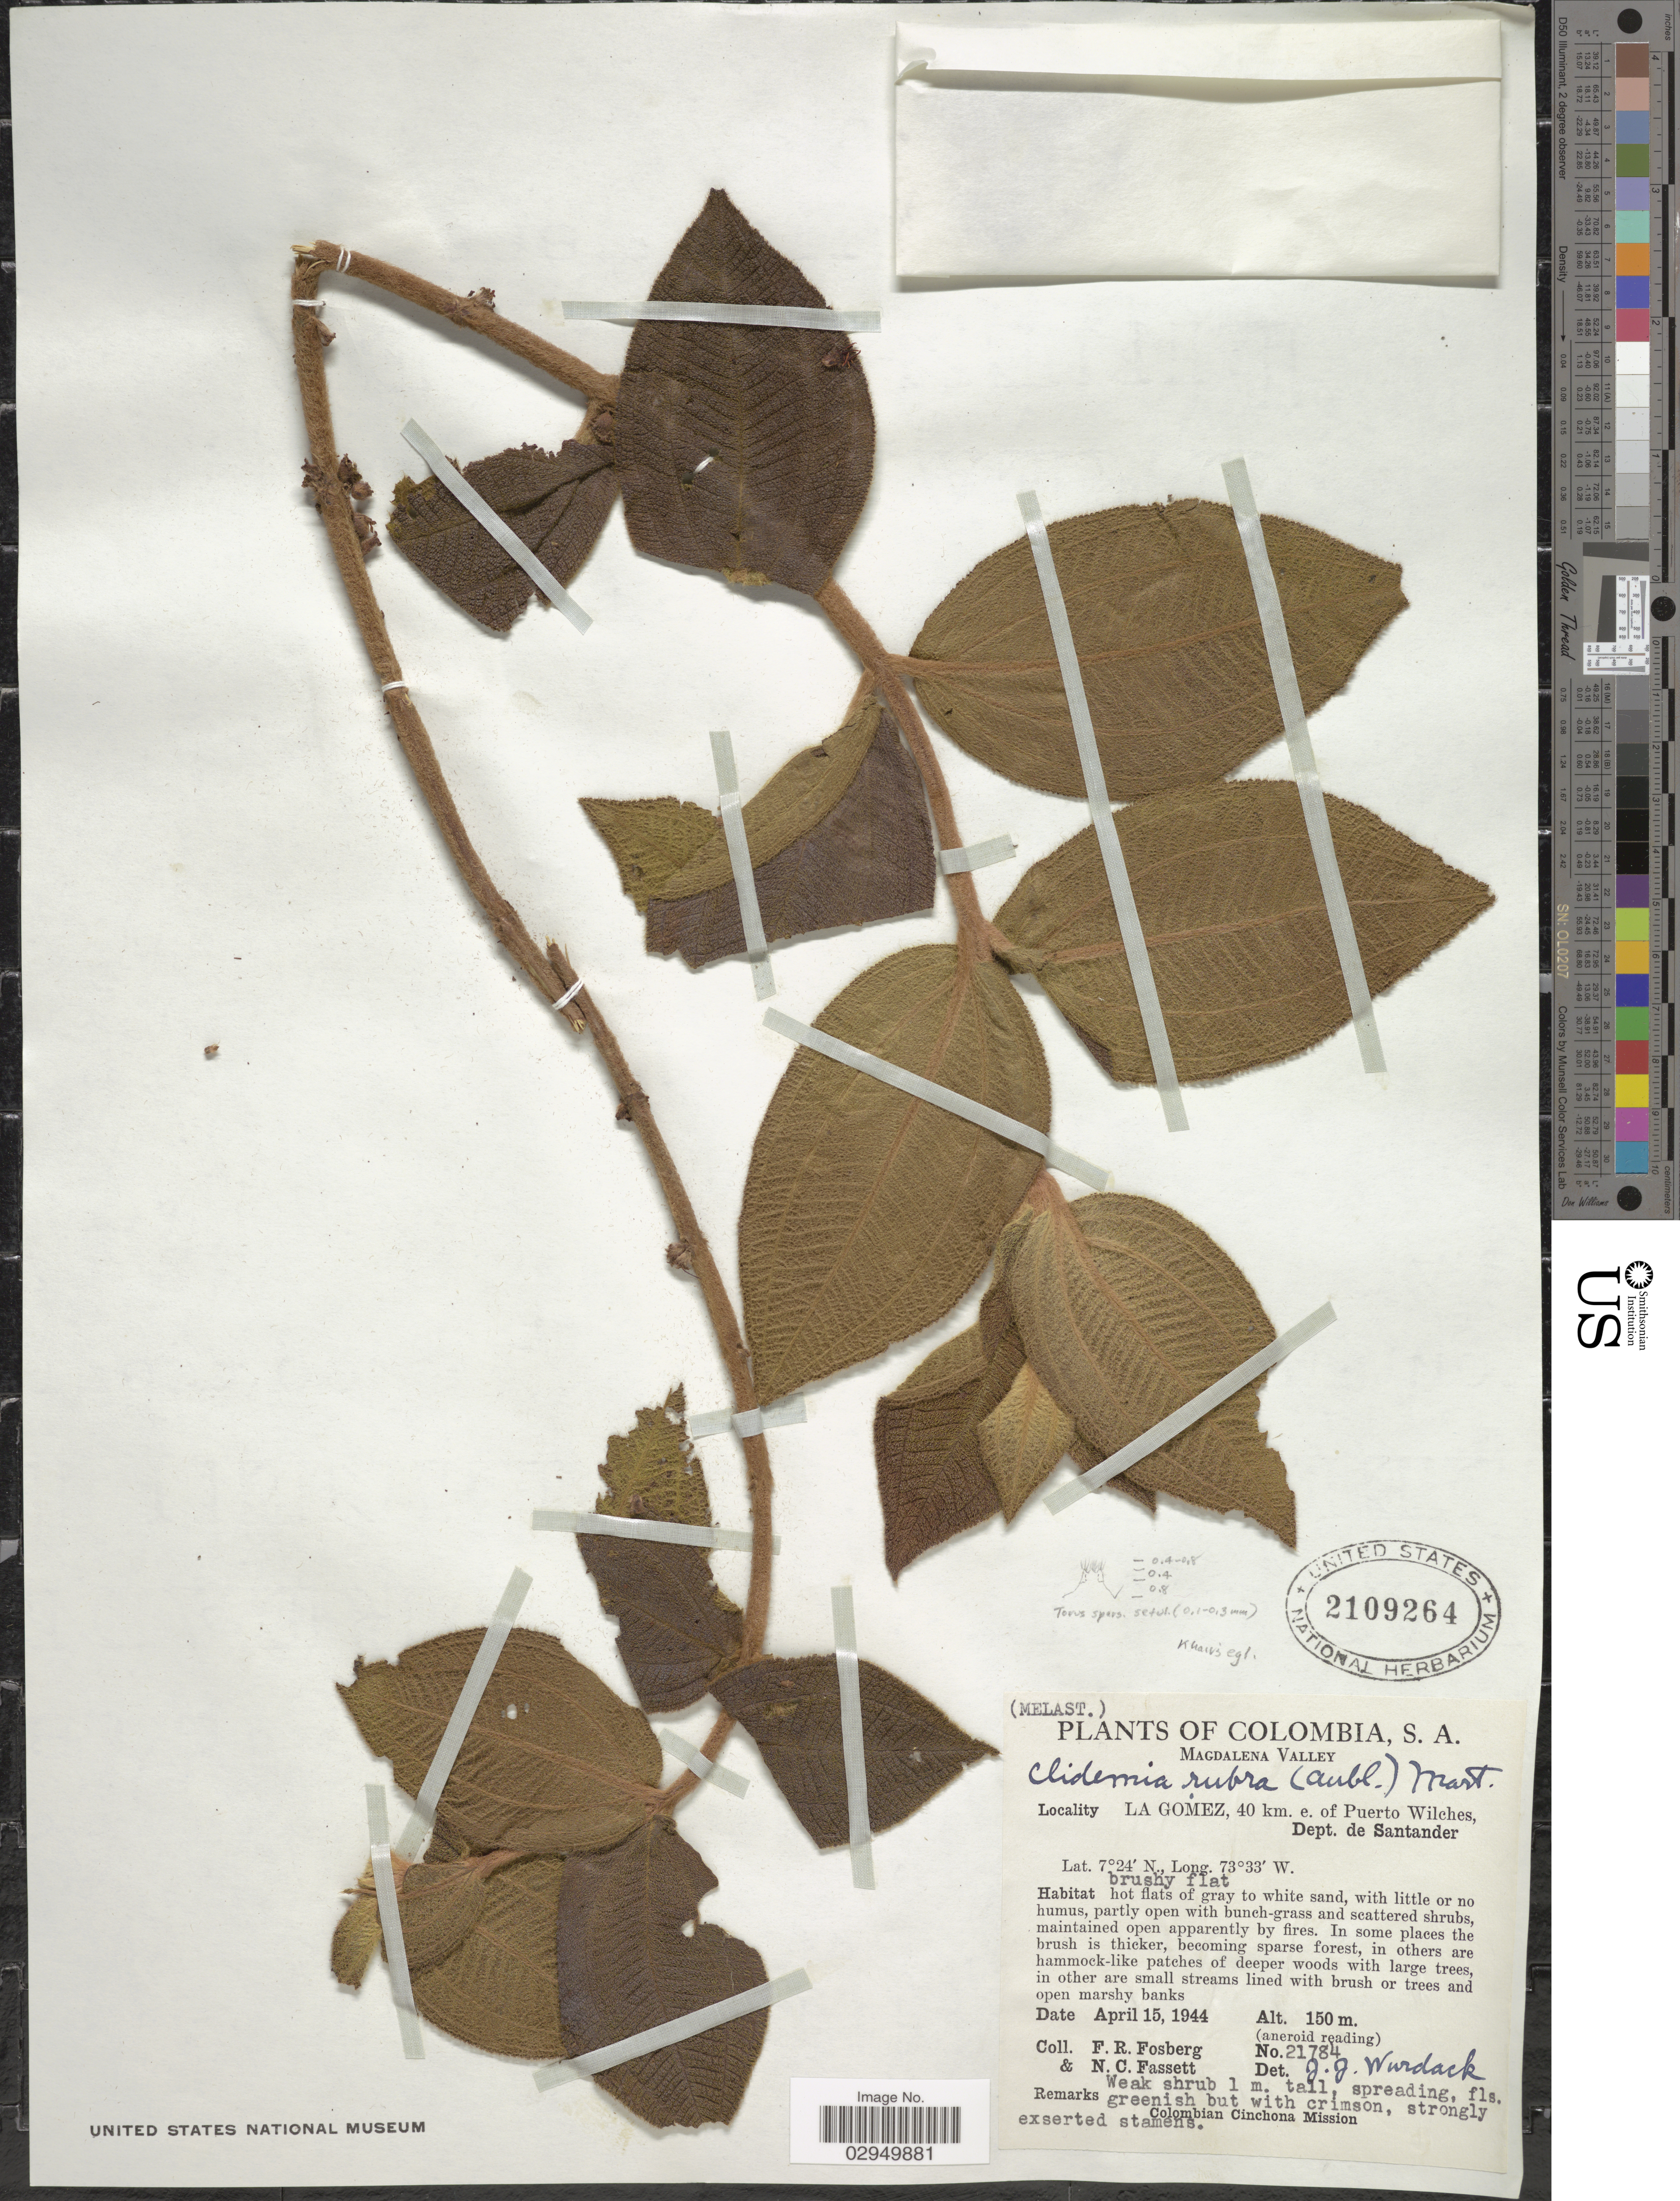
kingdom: Plantae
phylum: Tracheophyta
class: Magnoliopsida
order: Myrtales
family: Melastomataceae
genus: Clidemia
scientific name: Clidemia sericea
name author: D. Don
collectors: F. R. Fosberg & N. C. Fassett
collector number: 21784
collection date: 1944-04-15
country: Colombia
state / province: Santander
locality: Magdalena Valley. La Gomez, 40 km. e. of Puerto Wilches. Dept. de Santander.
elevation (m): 150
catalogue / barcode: US 2109264